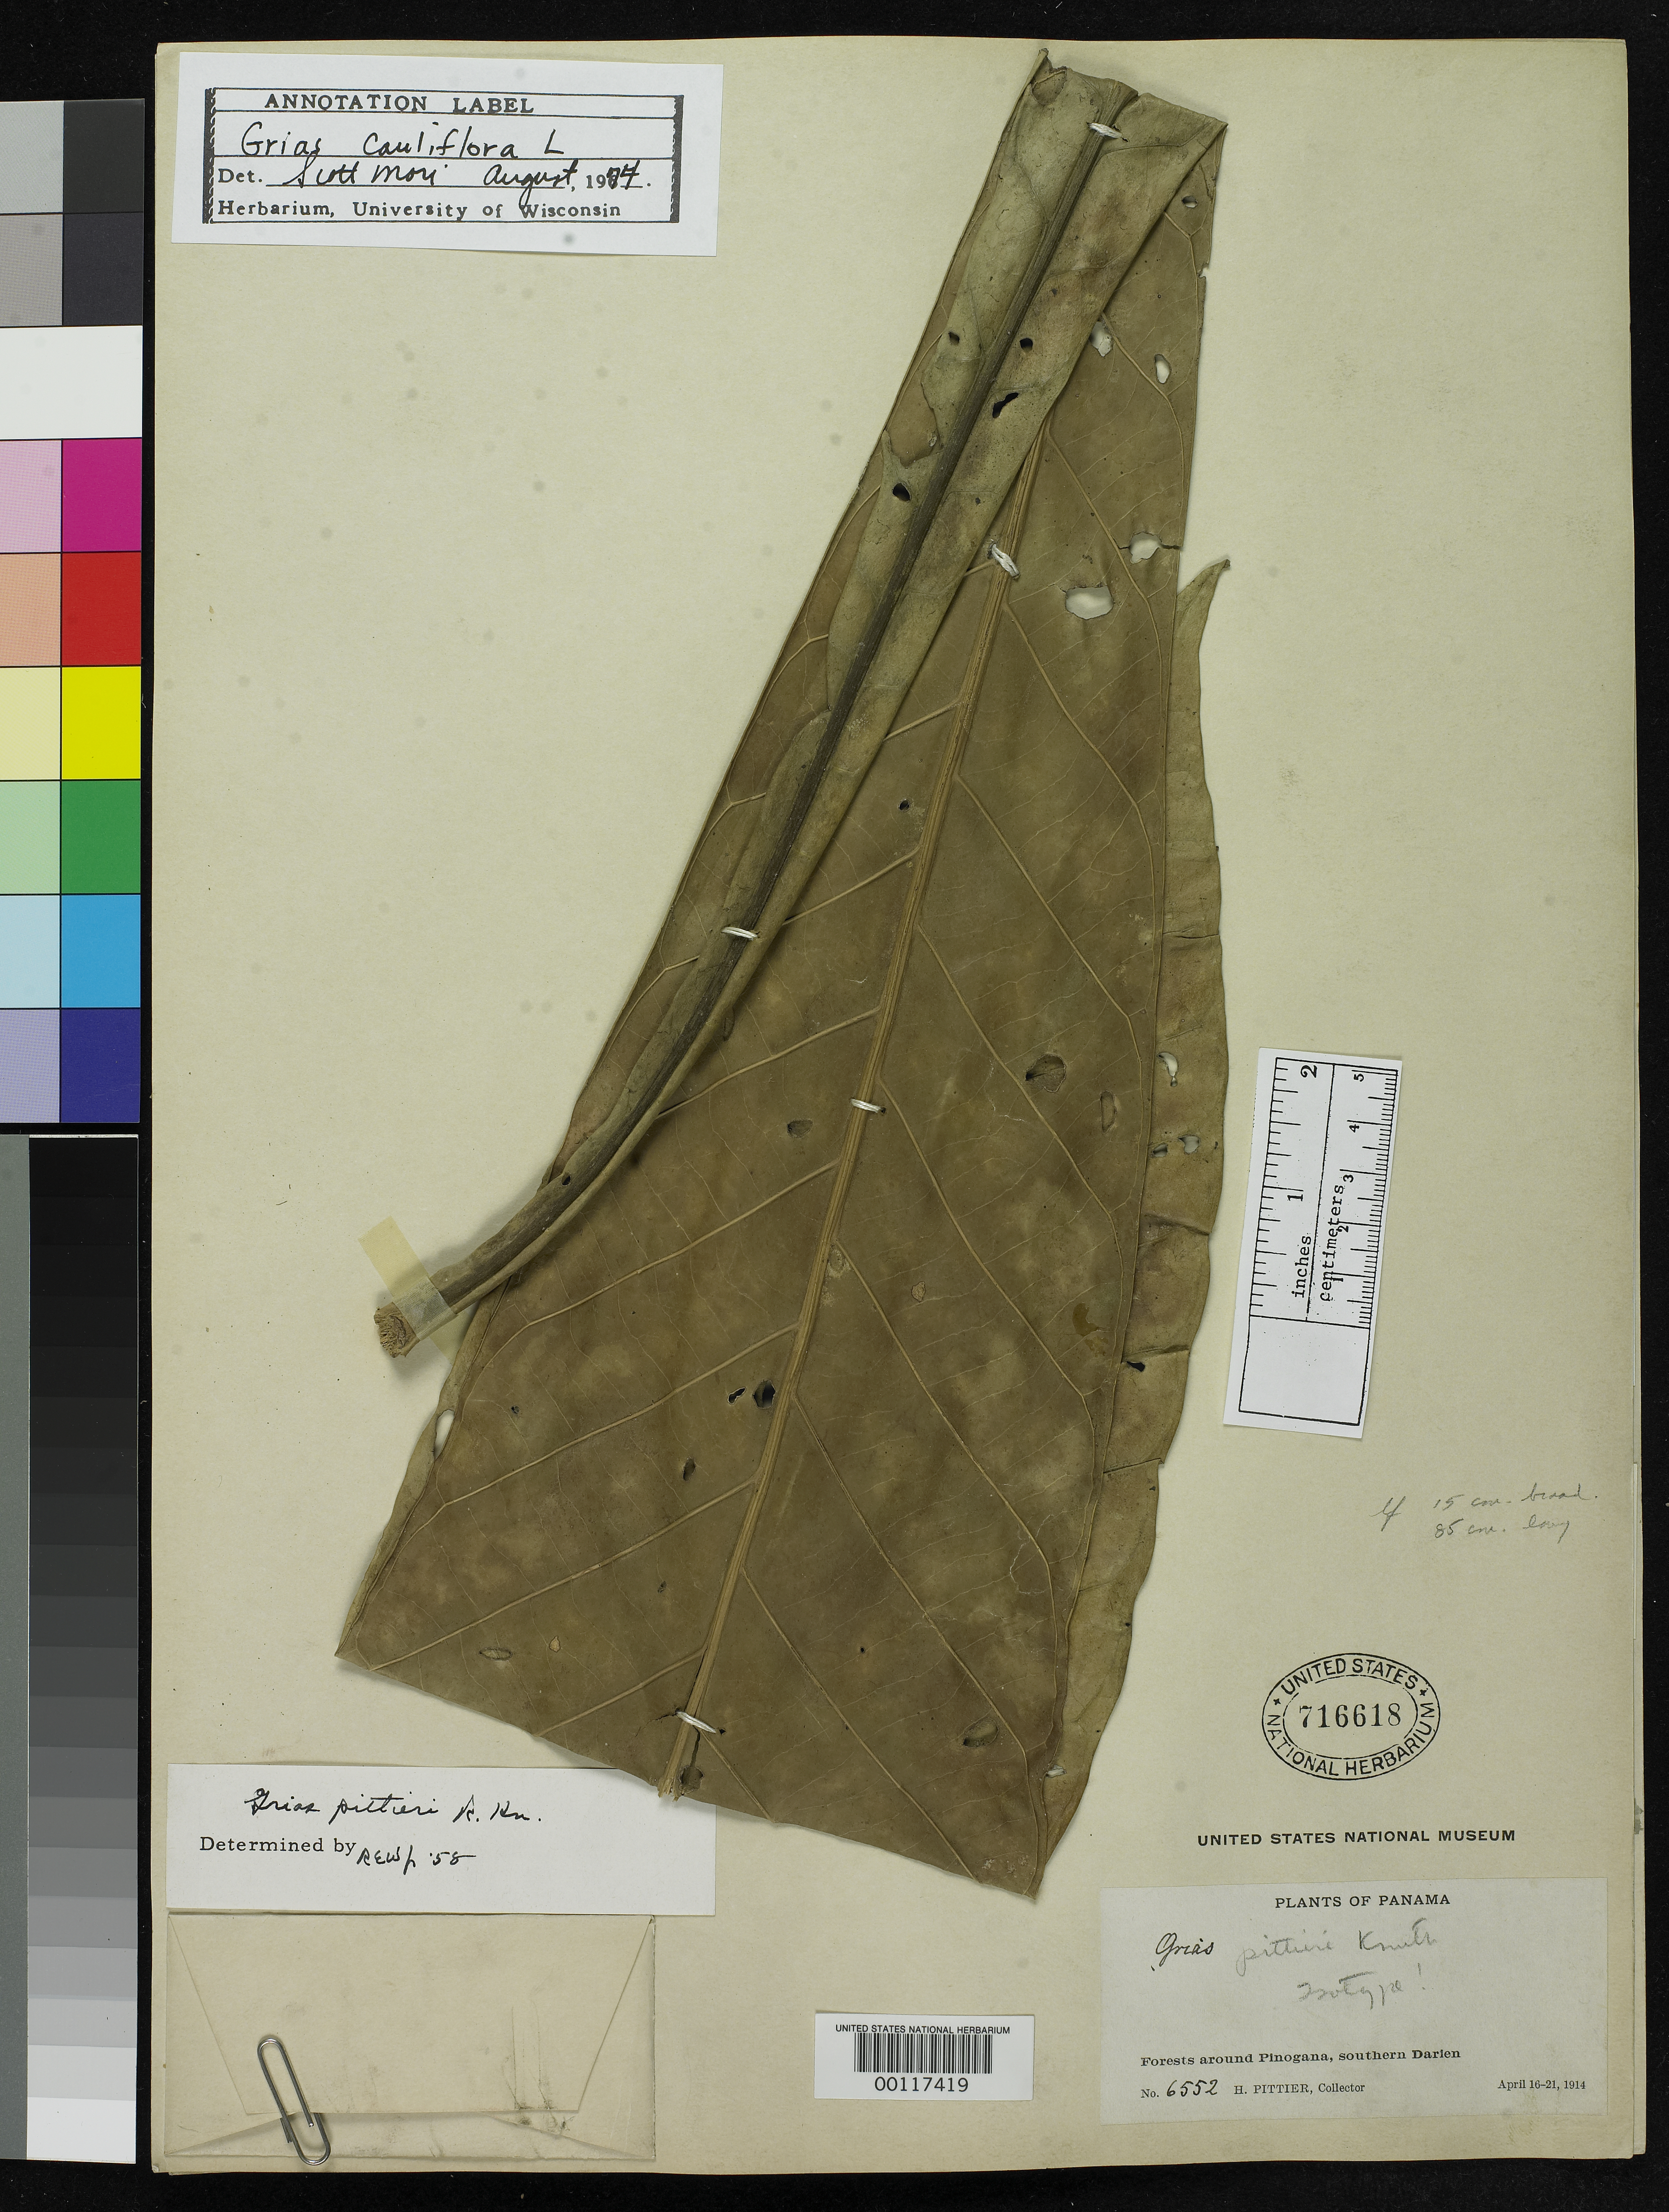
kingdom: Plantae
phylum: Tracheophyta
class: Magnoliopsida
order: Ericales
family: Lecythidaceae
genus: Grias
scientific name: Grias pittieri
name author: R. Knuth in Engl.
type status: Isotype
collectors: H. F. Pittier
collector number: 6552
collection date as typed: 16 Apr 1914 to 21 Apr 1914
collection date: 1914-04-16/1914-04-21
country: Panama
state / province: Darién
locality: Around Pinogana.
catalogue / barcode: US 716618